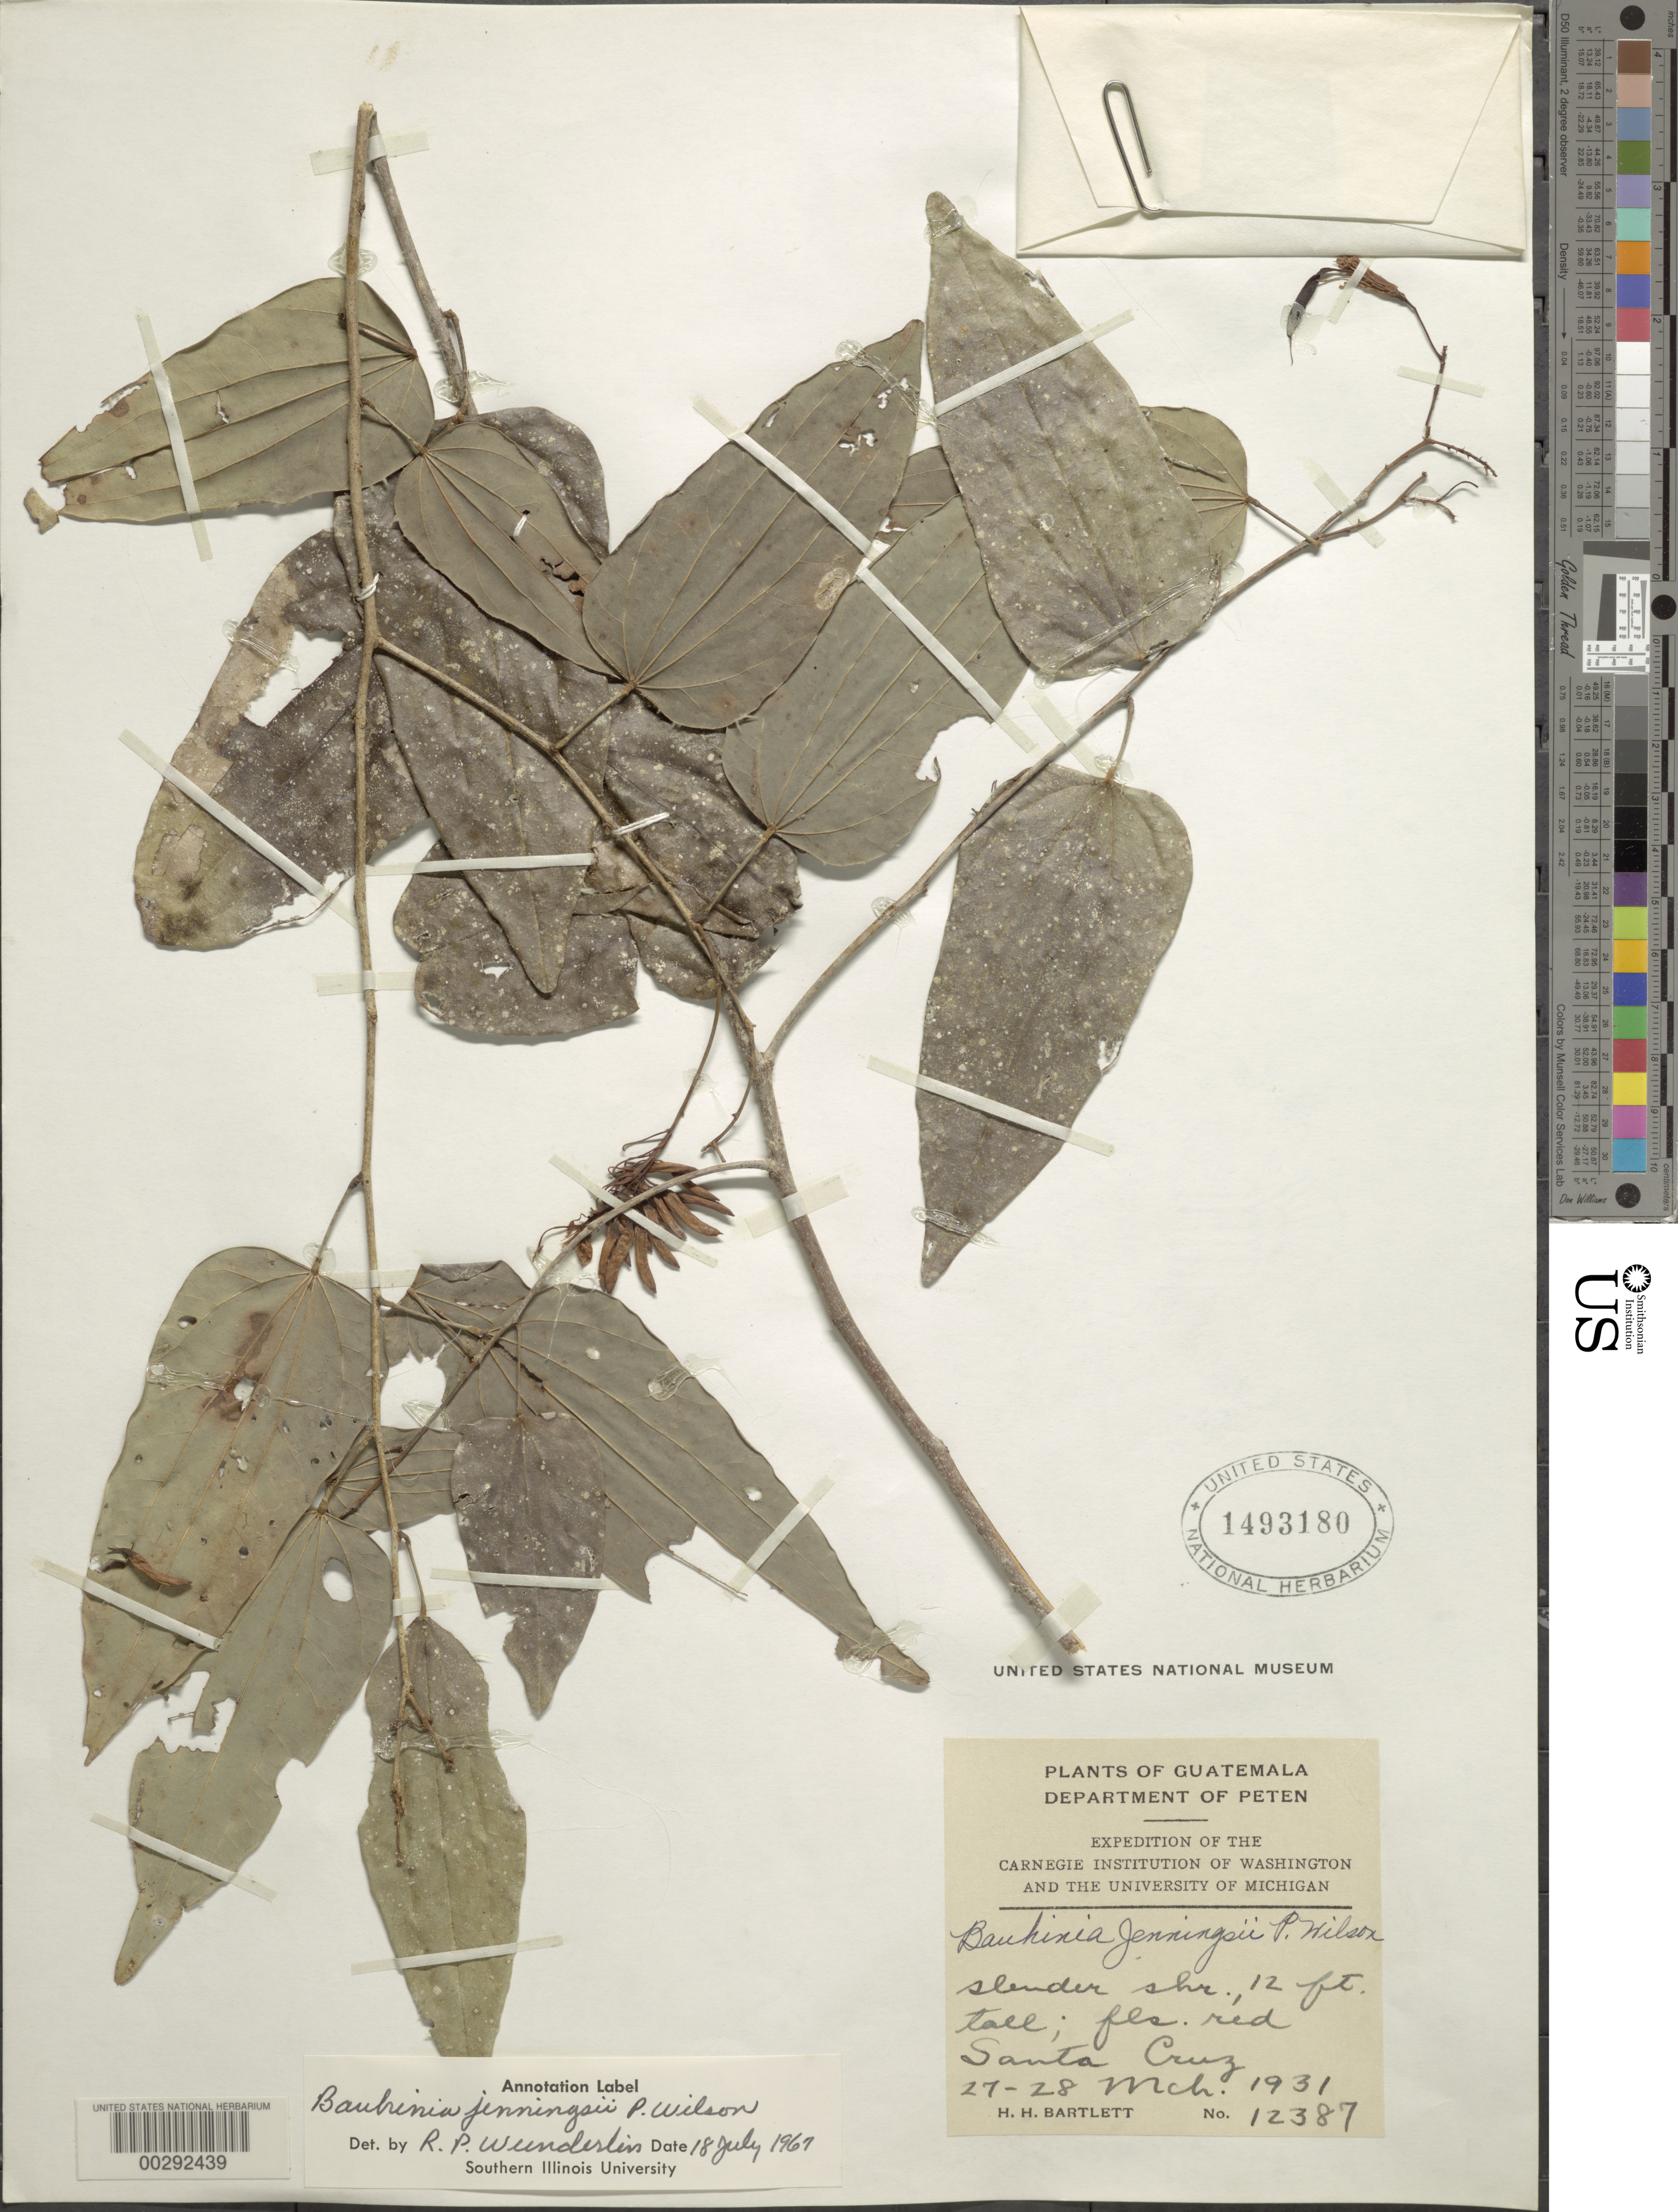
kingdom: Plantae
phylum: Tracheophyta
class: Magnoliopsida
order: Fabales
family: Fabaceae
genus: Bauhinia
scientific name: Bauhinia jenningsii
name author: Paul G. Wilson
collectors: H. H. Bartlett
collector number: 12387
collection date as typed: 27 Mar 1931 to 28 Mar 1931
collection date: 1931-03-27/1931-03-28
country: Guatemala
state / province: El Petén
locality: Santa Cruz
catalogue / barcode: US 1493180